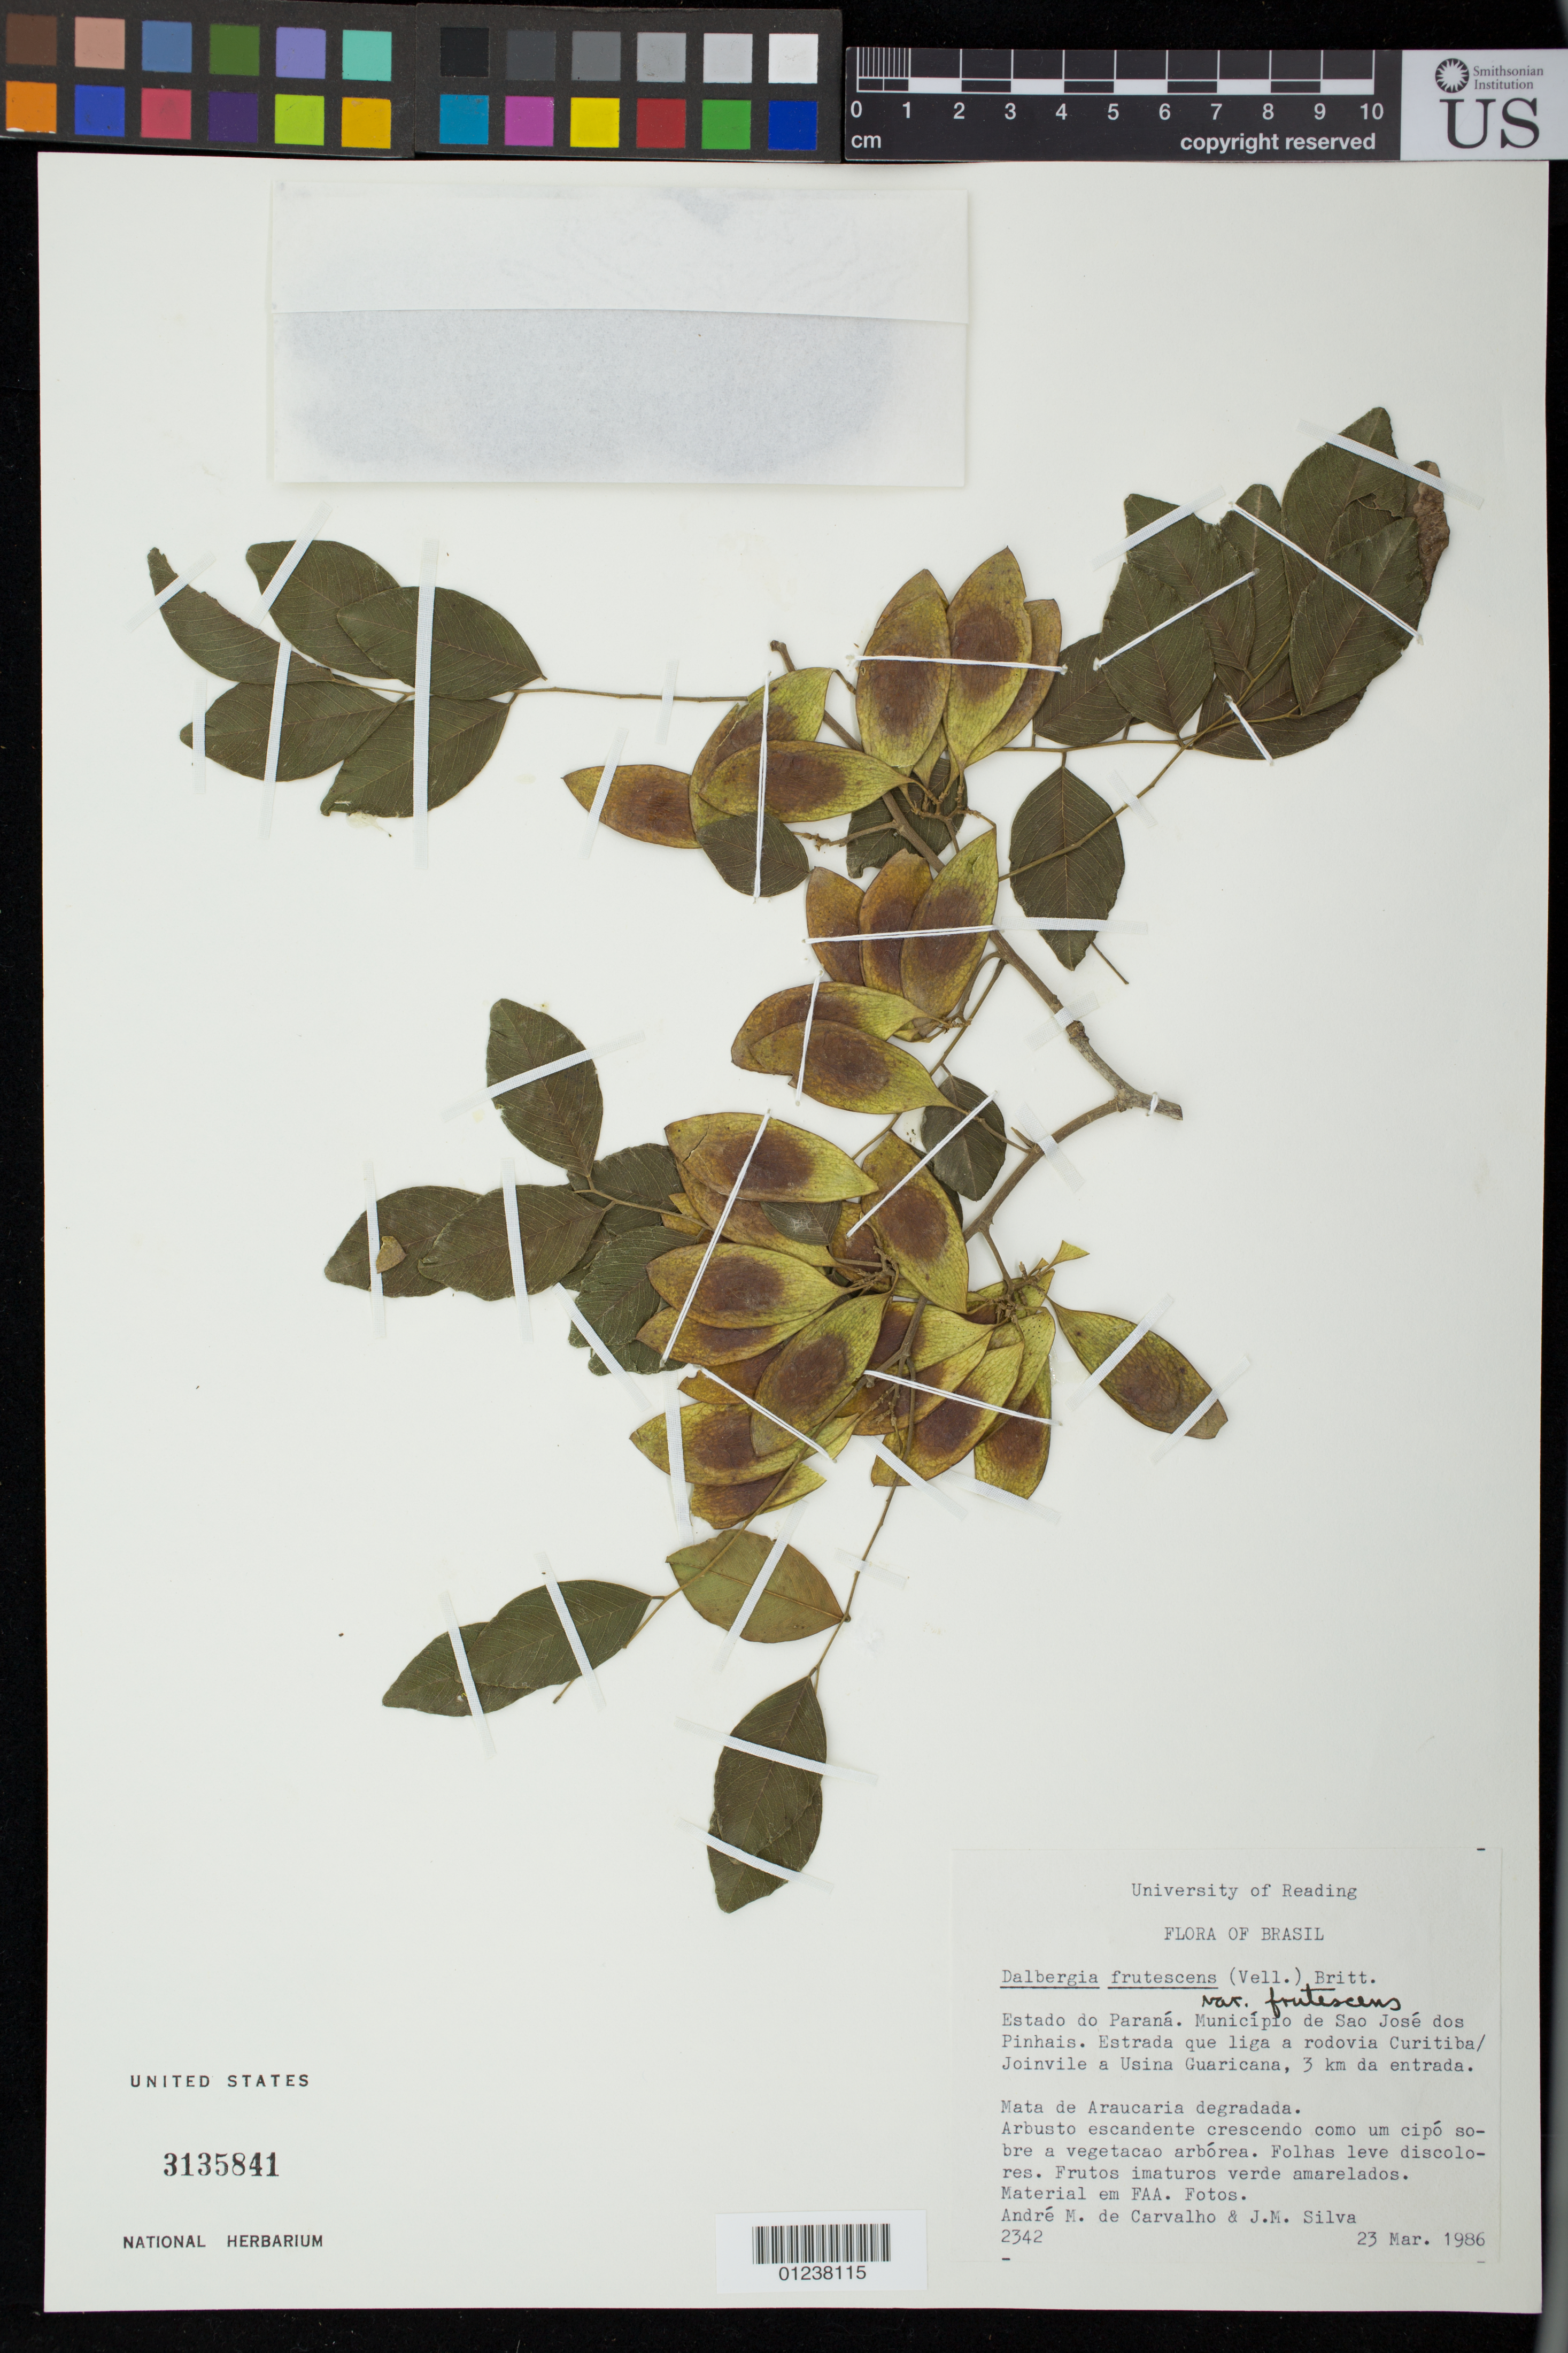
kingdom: Plantae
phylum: Tracheophyta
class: Magnoliopsida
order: Fabales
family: Fabaceae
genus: Dalbergia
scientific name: Dalbergia frutescens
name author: (Vell.) Britton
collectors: A. M. Carvalho & J. Silva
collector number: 2342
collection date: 1986-03-23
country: Brazil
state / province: Paraná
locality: Municipo de Sao Jose dos Pinhais. Estrada que liga a rodovia Curitiba/Joinvile a Usina Guaricana, 3 km da entrada.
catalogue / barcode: US 3135841